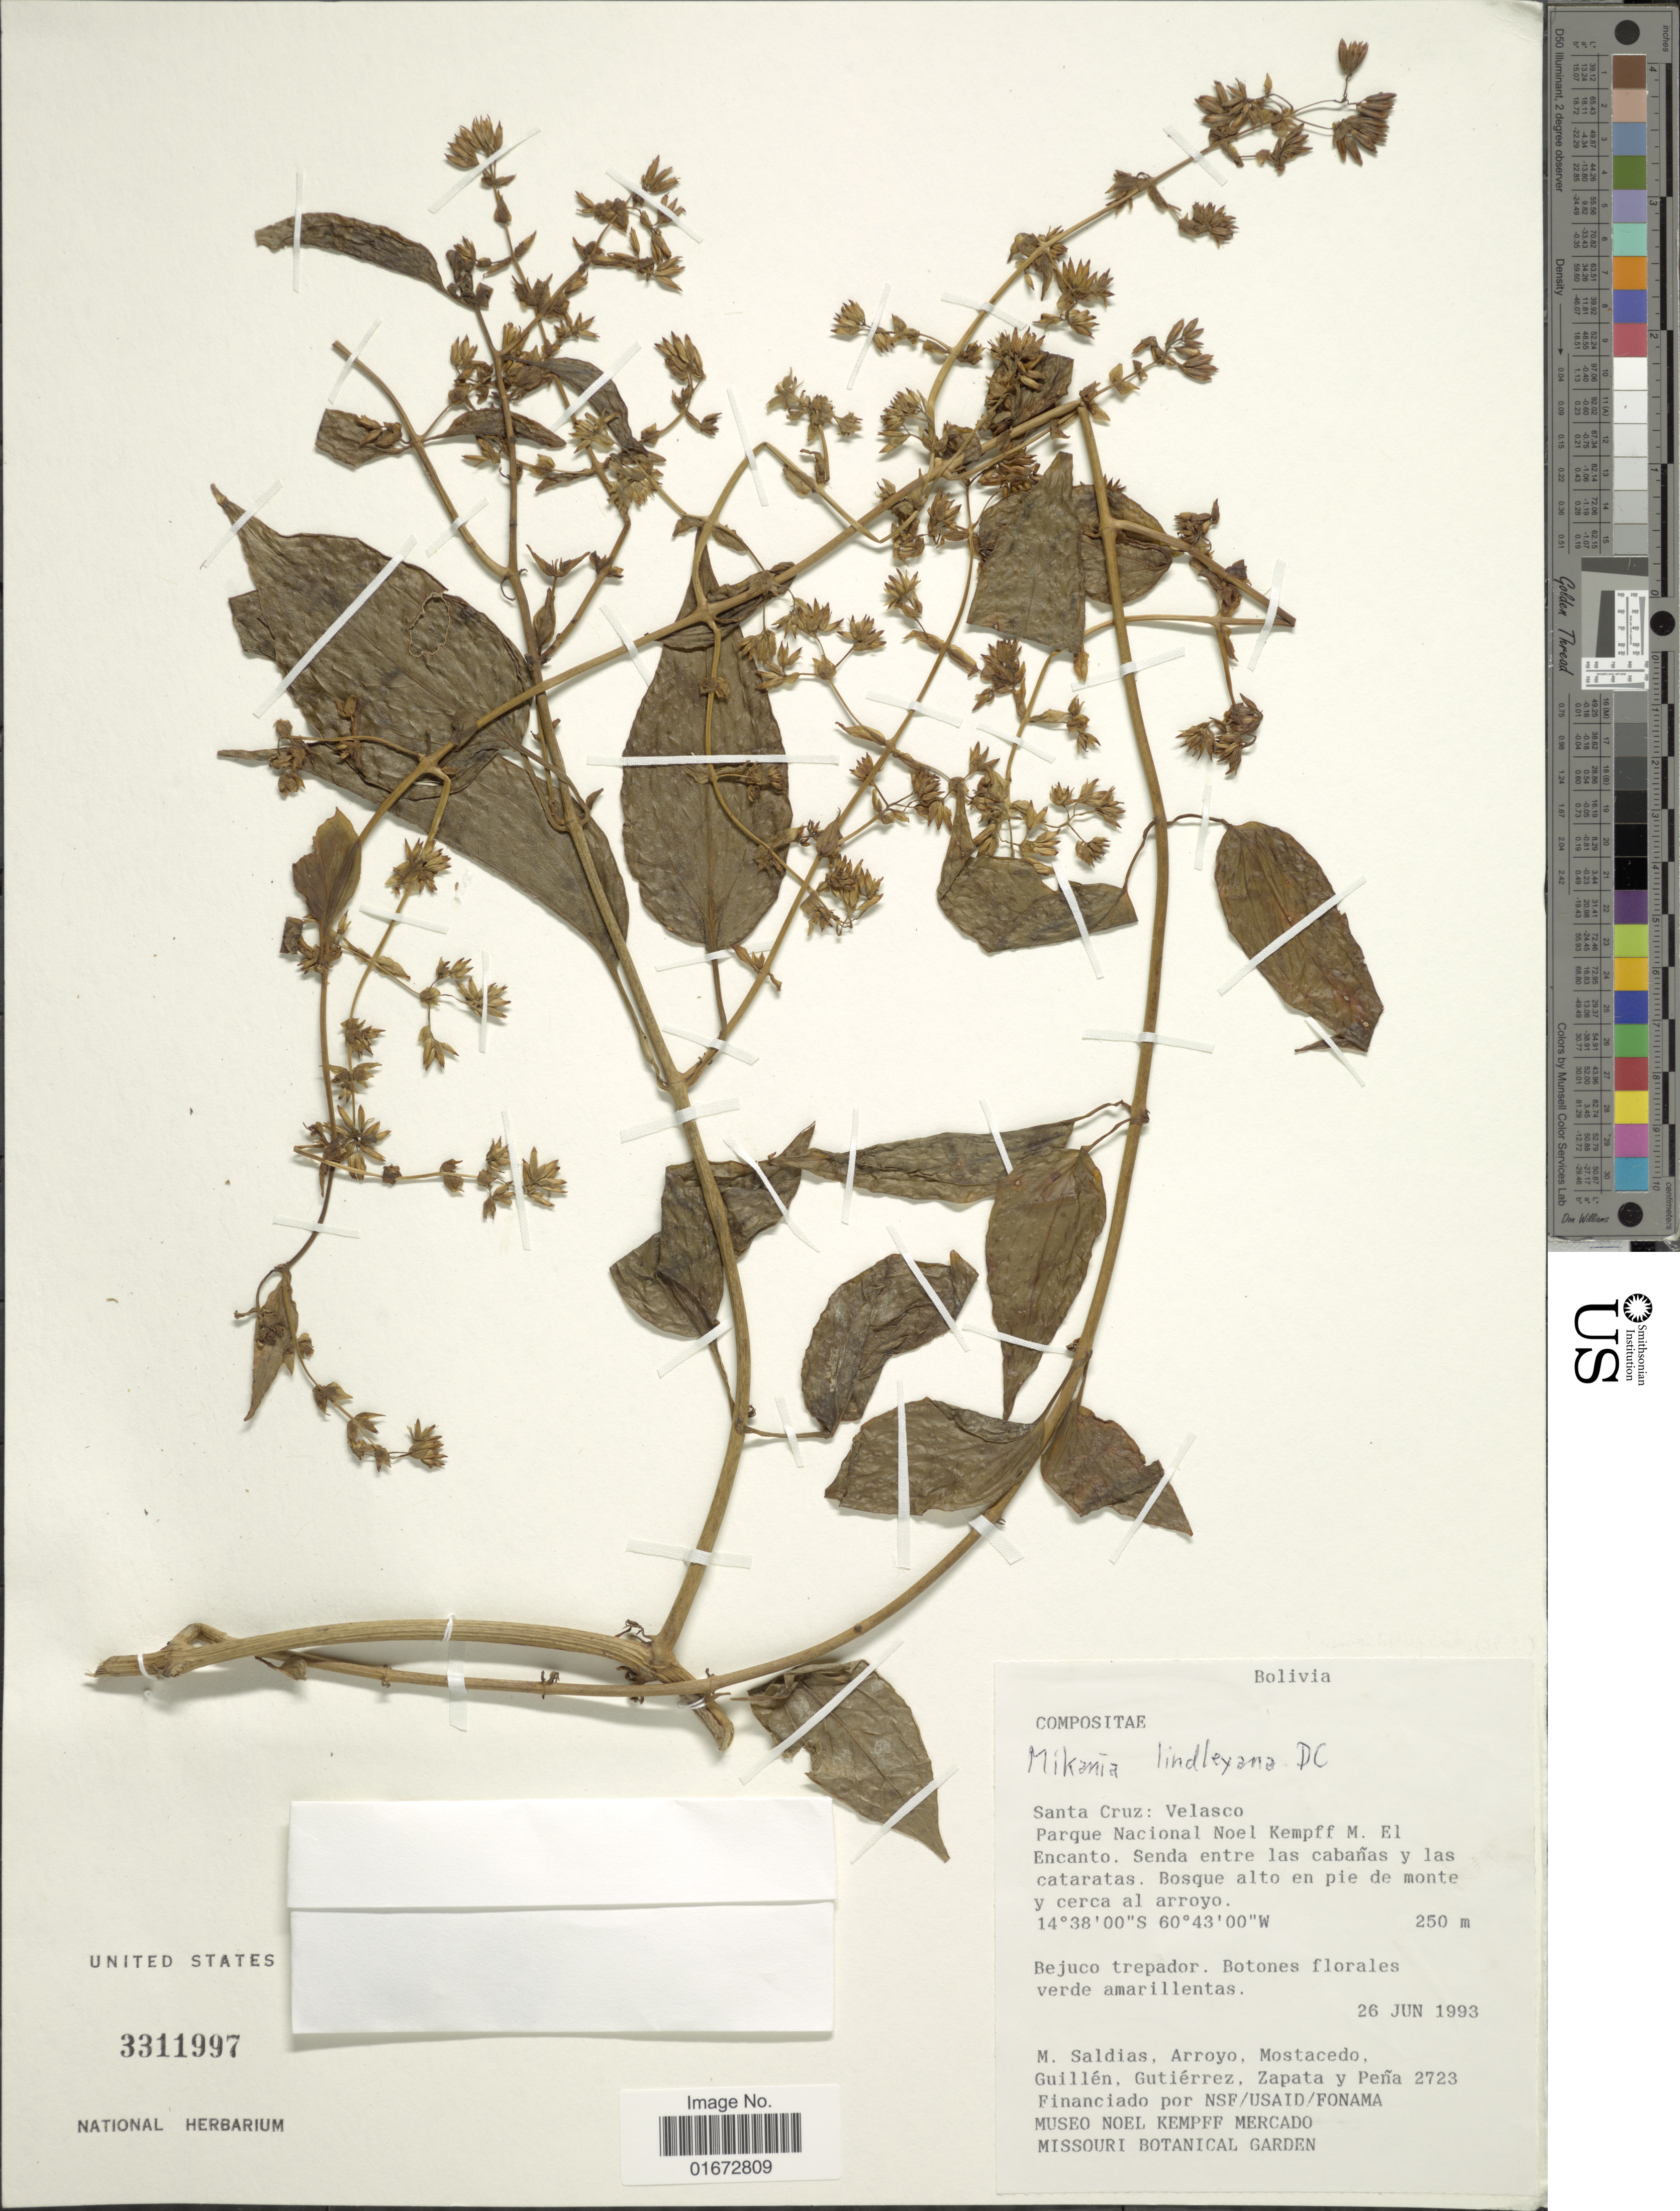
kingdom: Plantae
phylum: Tracheophyta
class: Magnoliopsida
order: Asterales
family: Asteraceae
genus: Mikania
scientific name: Mikania lindleyana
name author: DC.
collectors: M. Saldias, Arroyo, --, Mostacedo, --, -- Guillen & et al.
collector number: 2723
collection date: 1993-06-26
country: Bolivia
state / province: Santa Cruz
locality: Santa Cruz: Velasco. Parque Nacional Noel Kempff M. El Encanto.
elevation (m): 250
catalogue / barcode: US 3311997